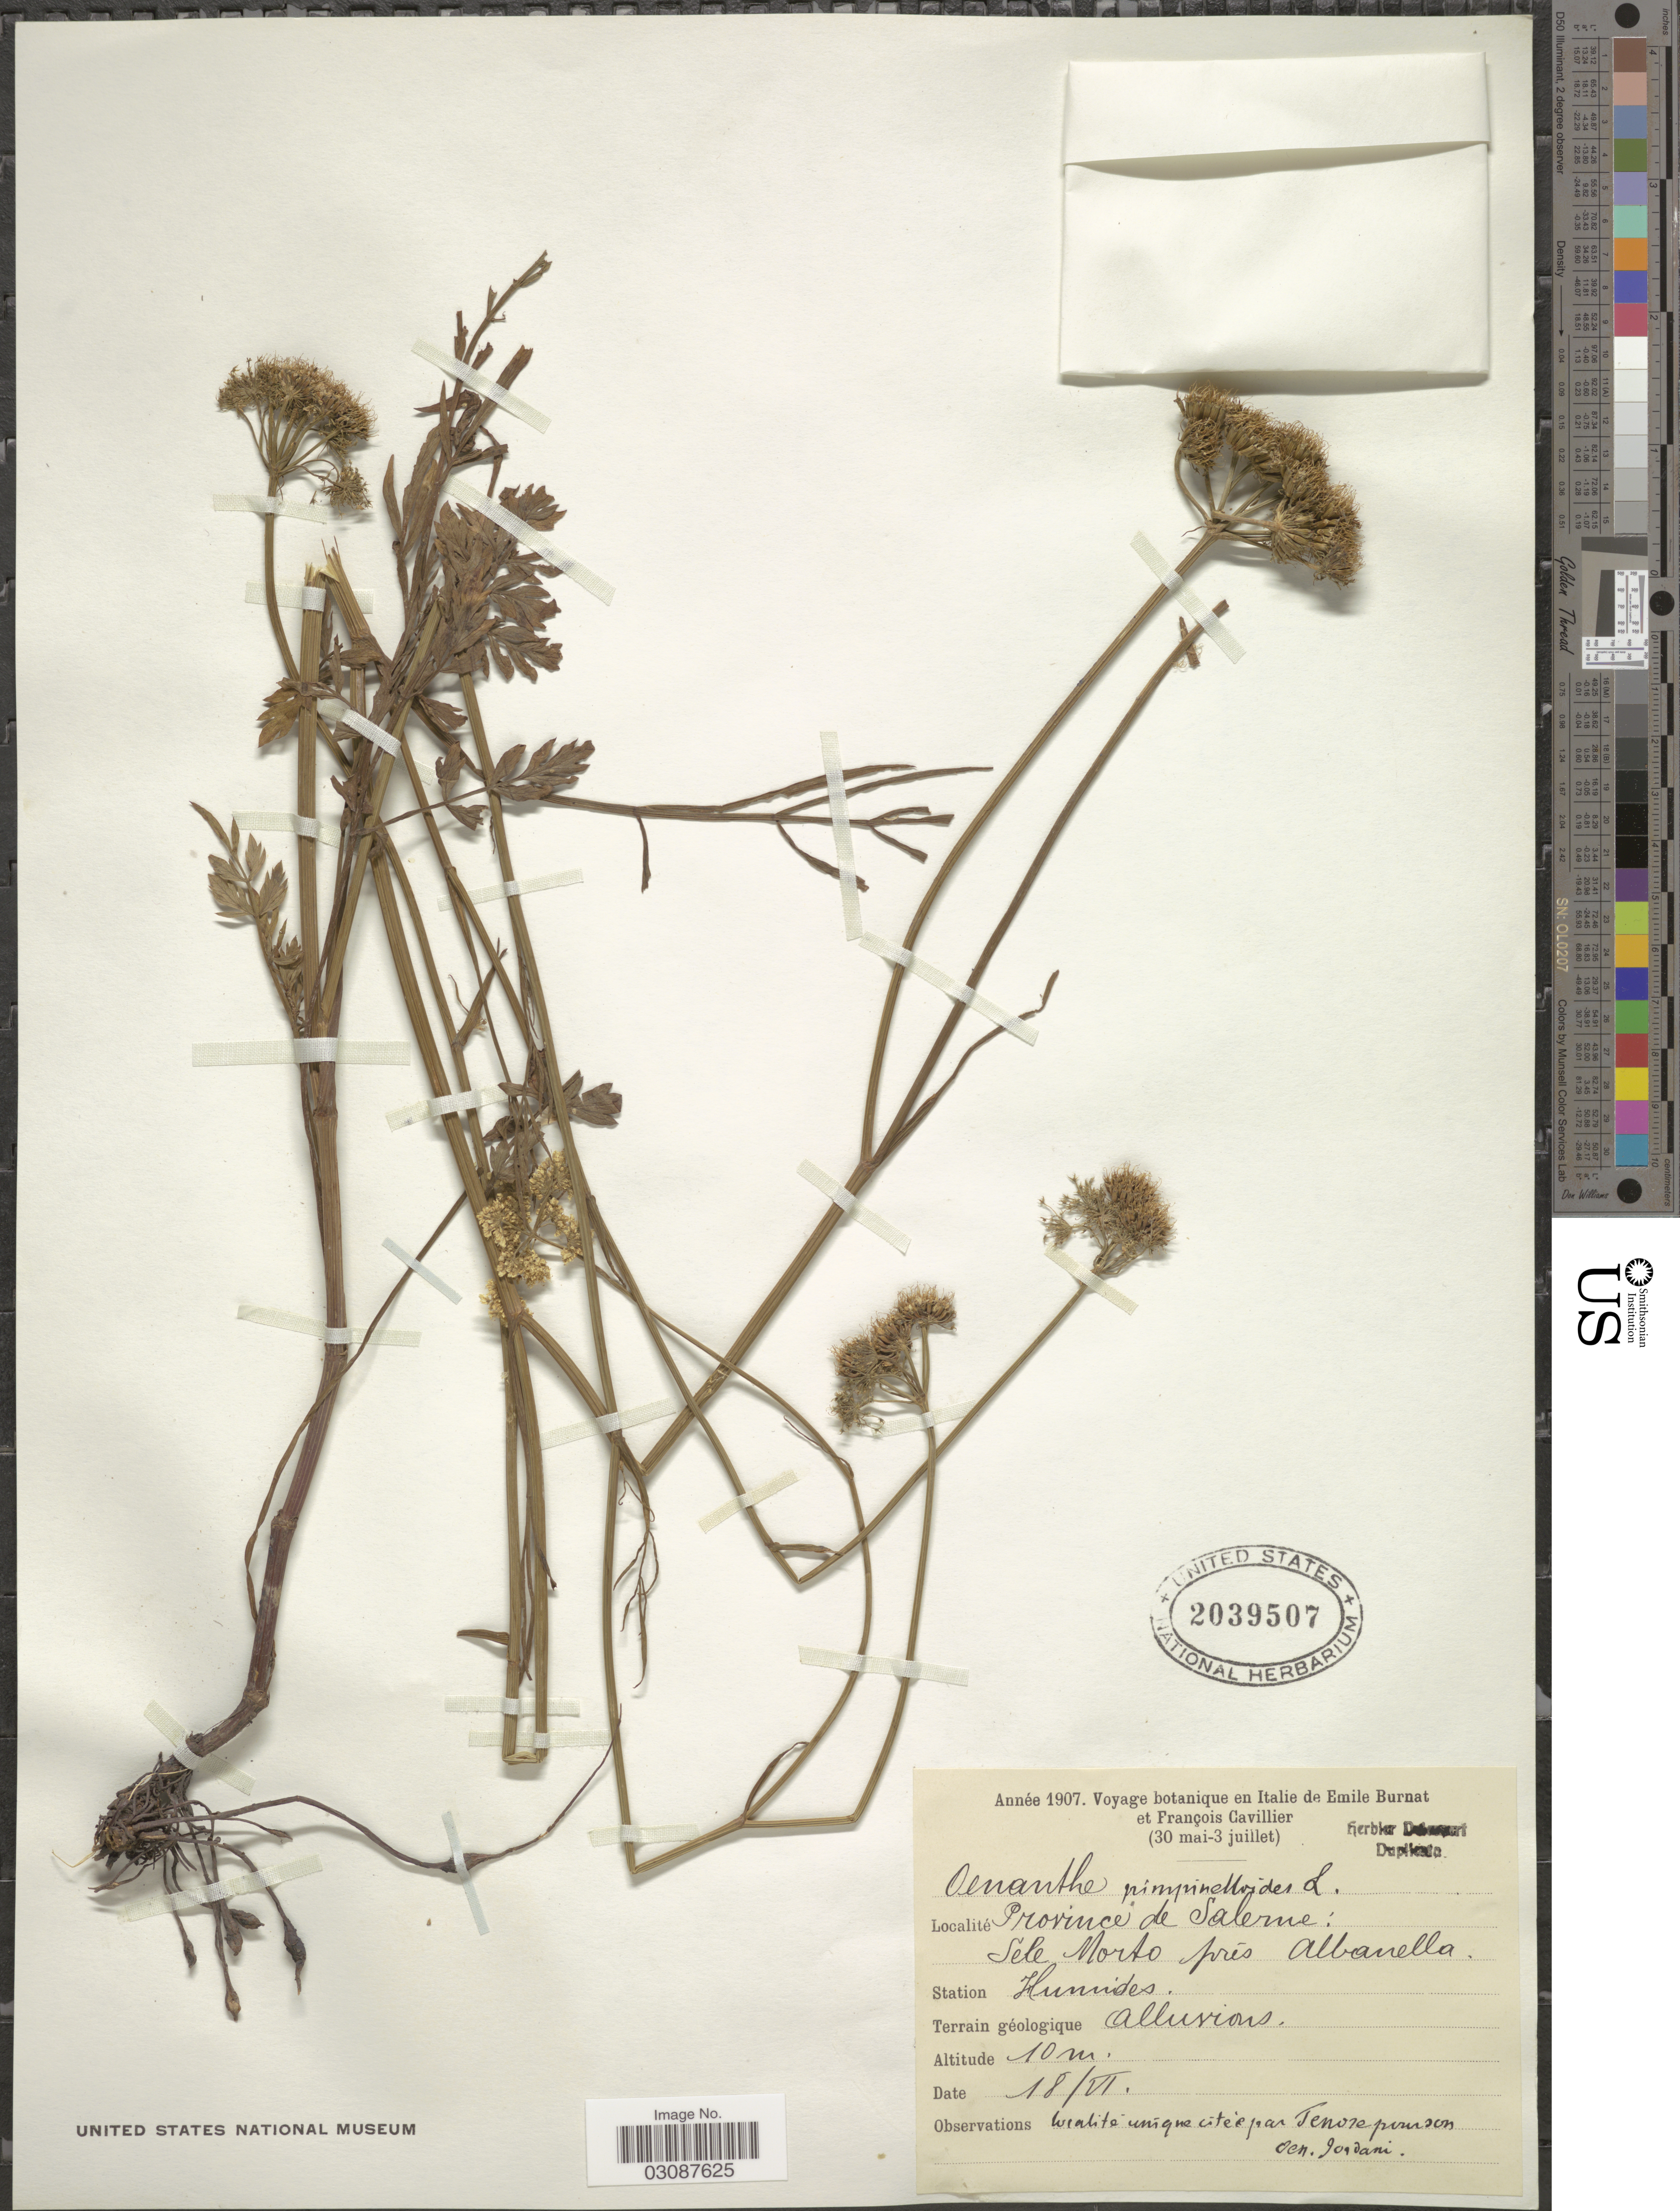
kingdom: Plantae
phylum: Tracheophyta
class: Magnoliopsida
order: Apiales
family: Apiaceae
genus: Oenanthe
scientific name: Oenanthe pimpinelloides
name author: L.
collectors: E. Burnat & F. Cavillier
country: Italy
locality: Province Salerne: Sele Morto près Albanella.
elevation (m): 10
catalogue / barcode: US 2039507